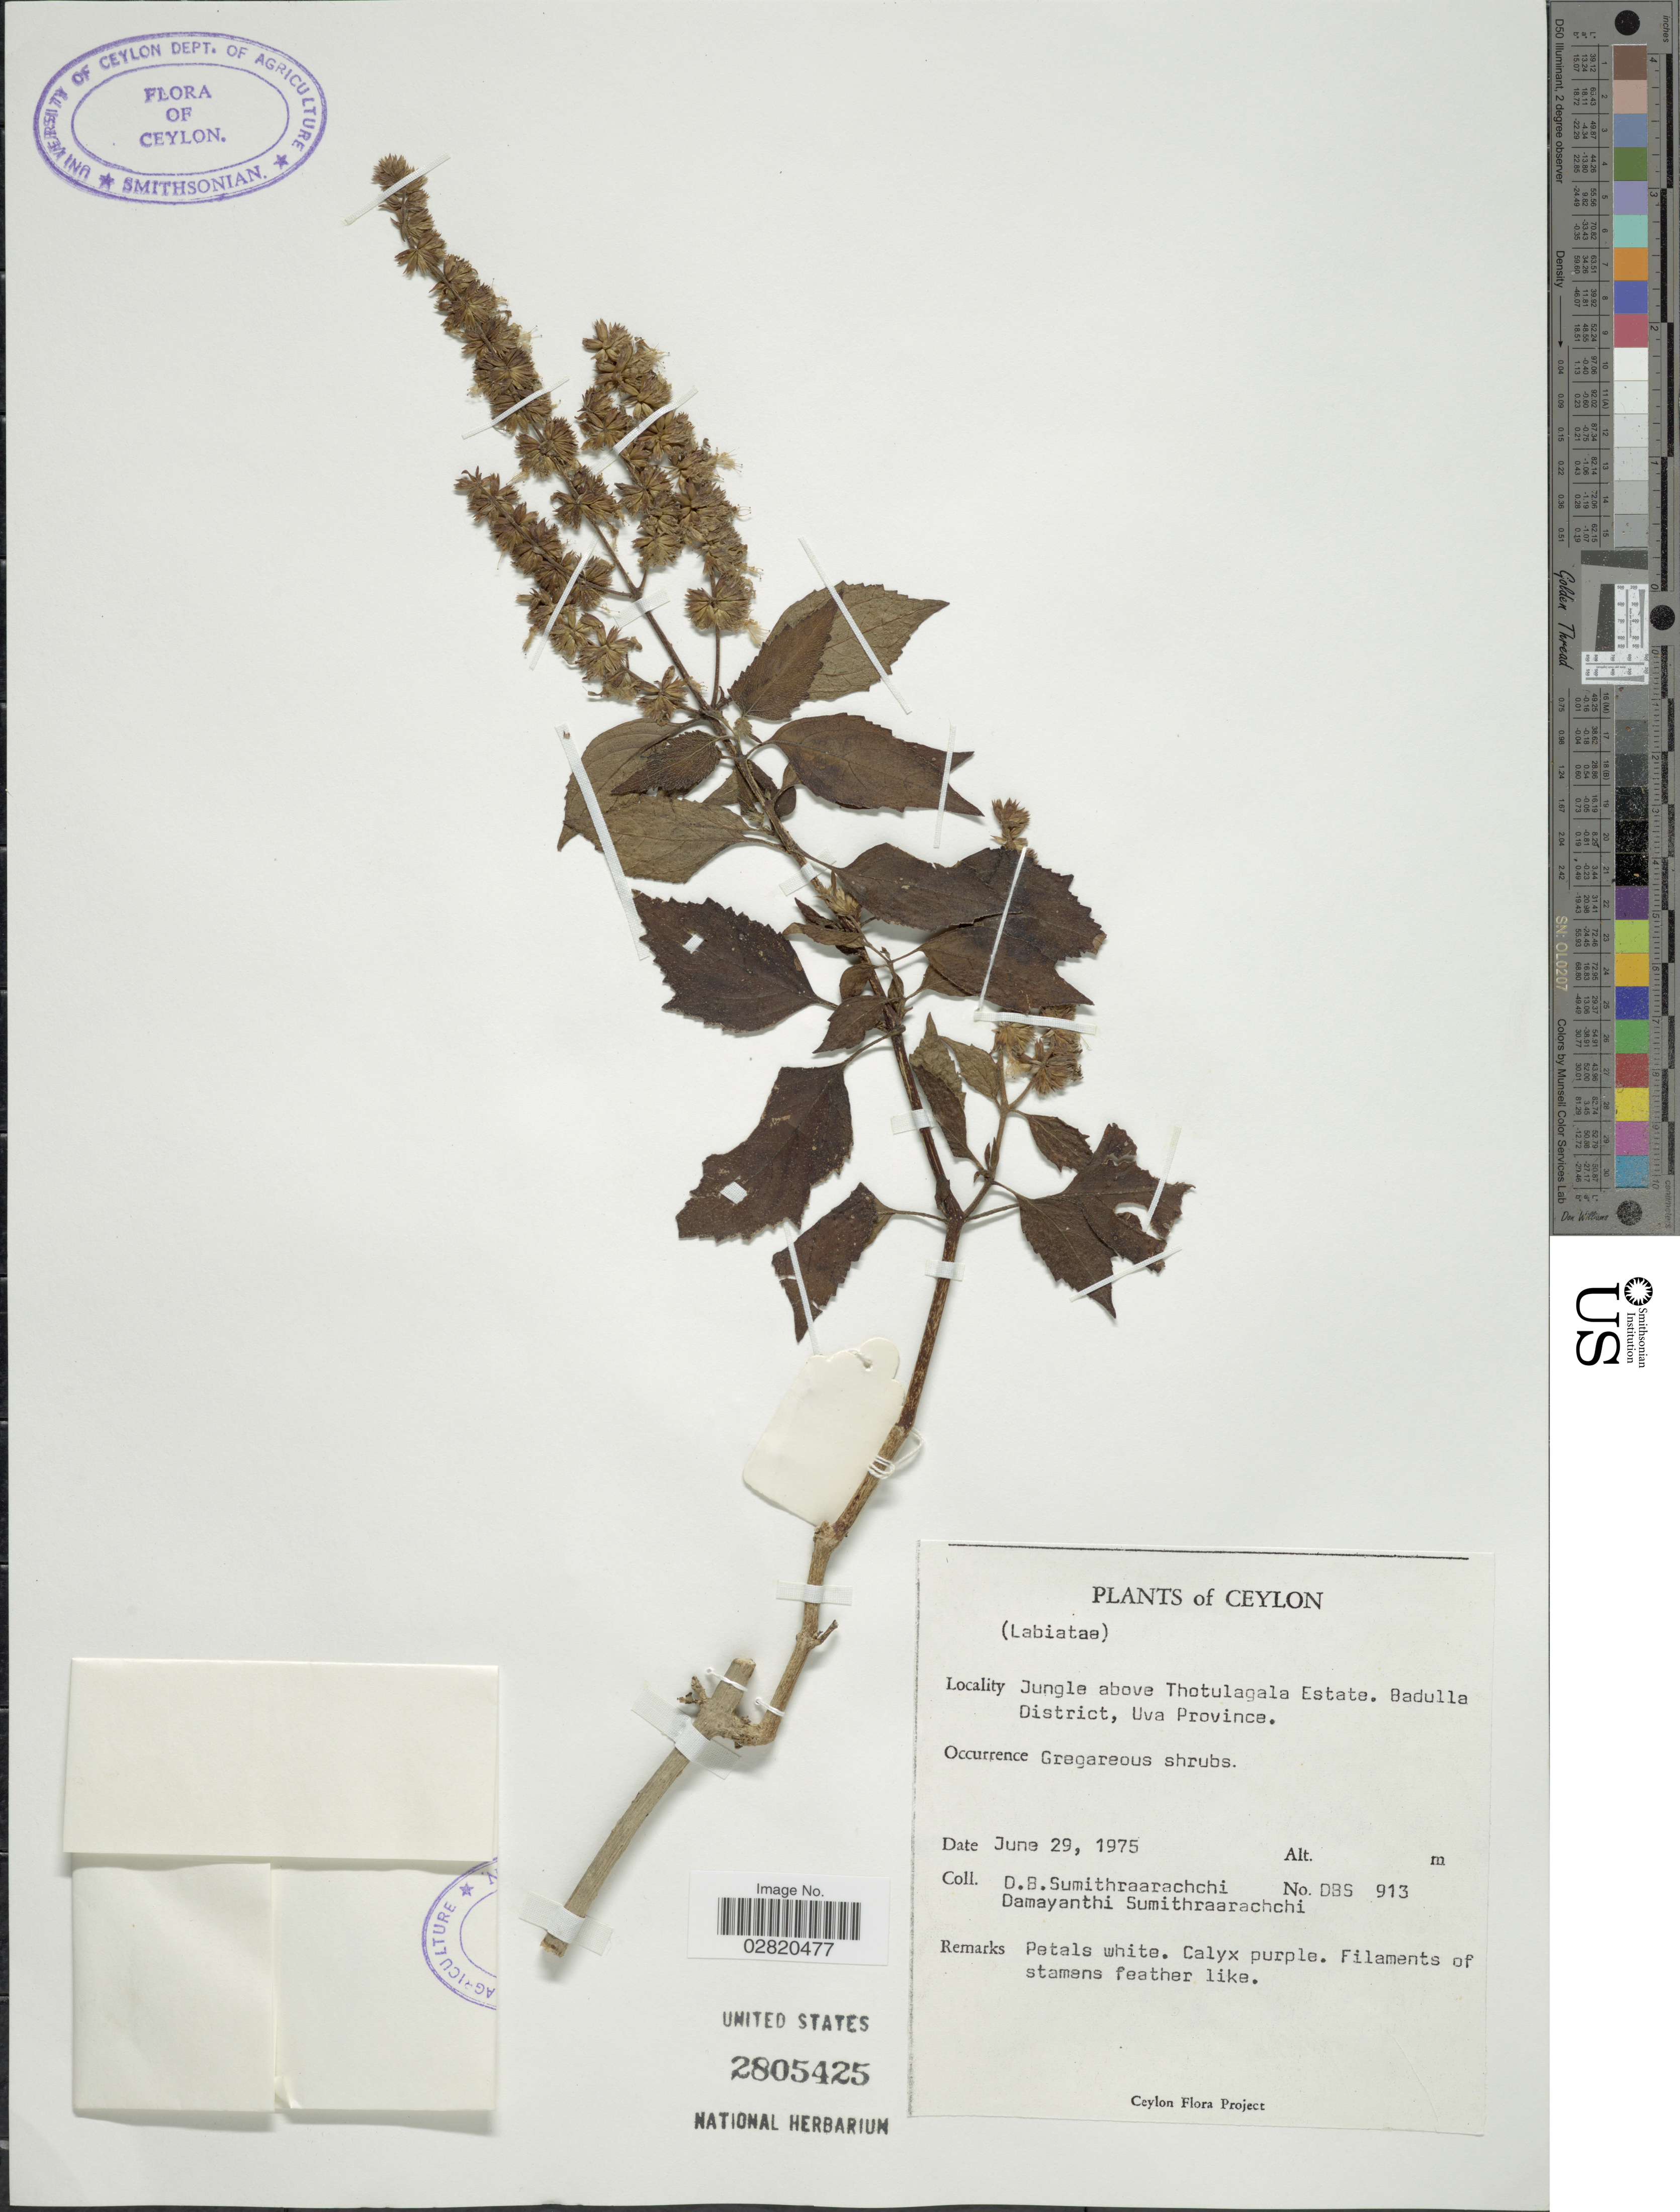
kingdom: Plantae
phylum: Tracheophyta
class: Magnoliopsida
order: Lamiales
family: Lamiaceae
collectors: D. B. Sumithraarachchi & D. Sumithraarachchi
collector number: DBS913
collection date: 1975-06-29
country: Sri Lanka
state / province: Uva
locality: Ceylon. Jungle above Thotulagala Estate. Badulla District, Uva Province.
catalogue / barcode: US 2805425